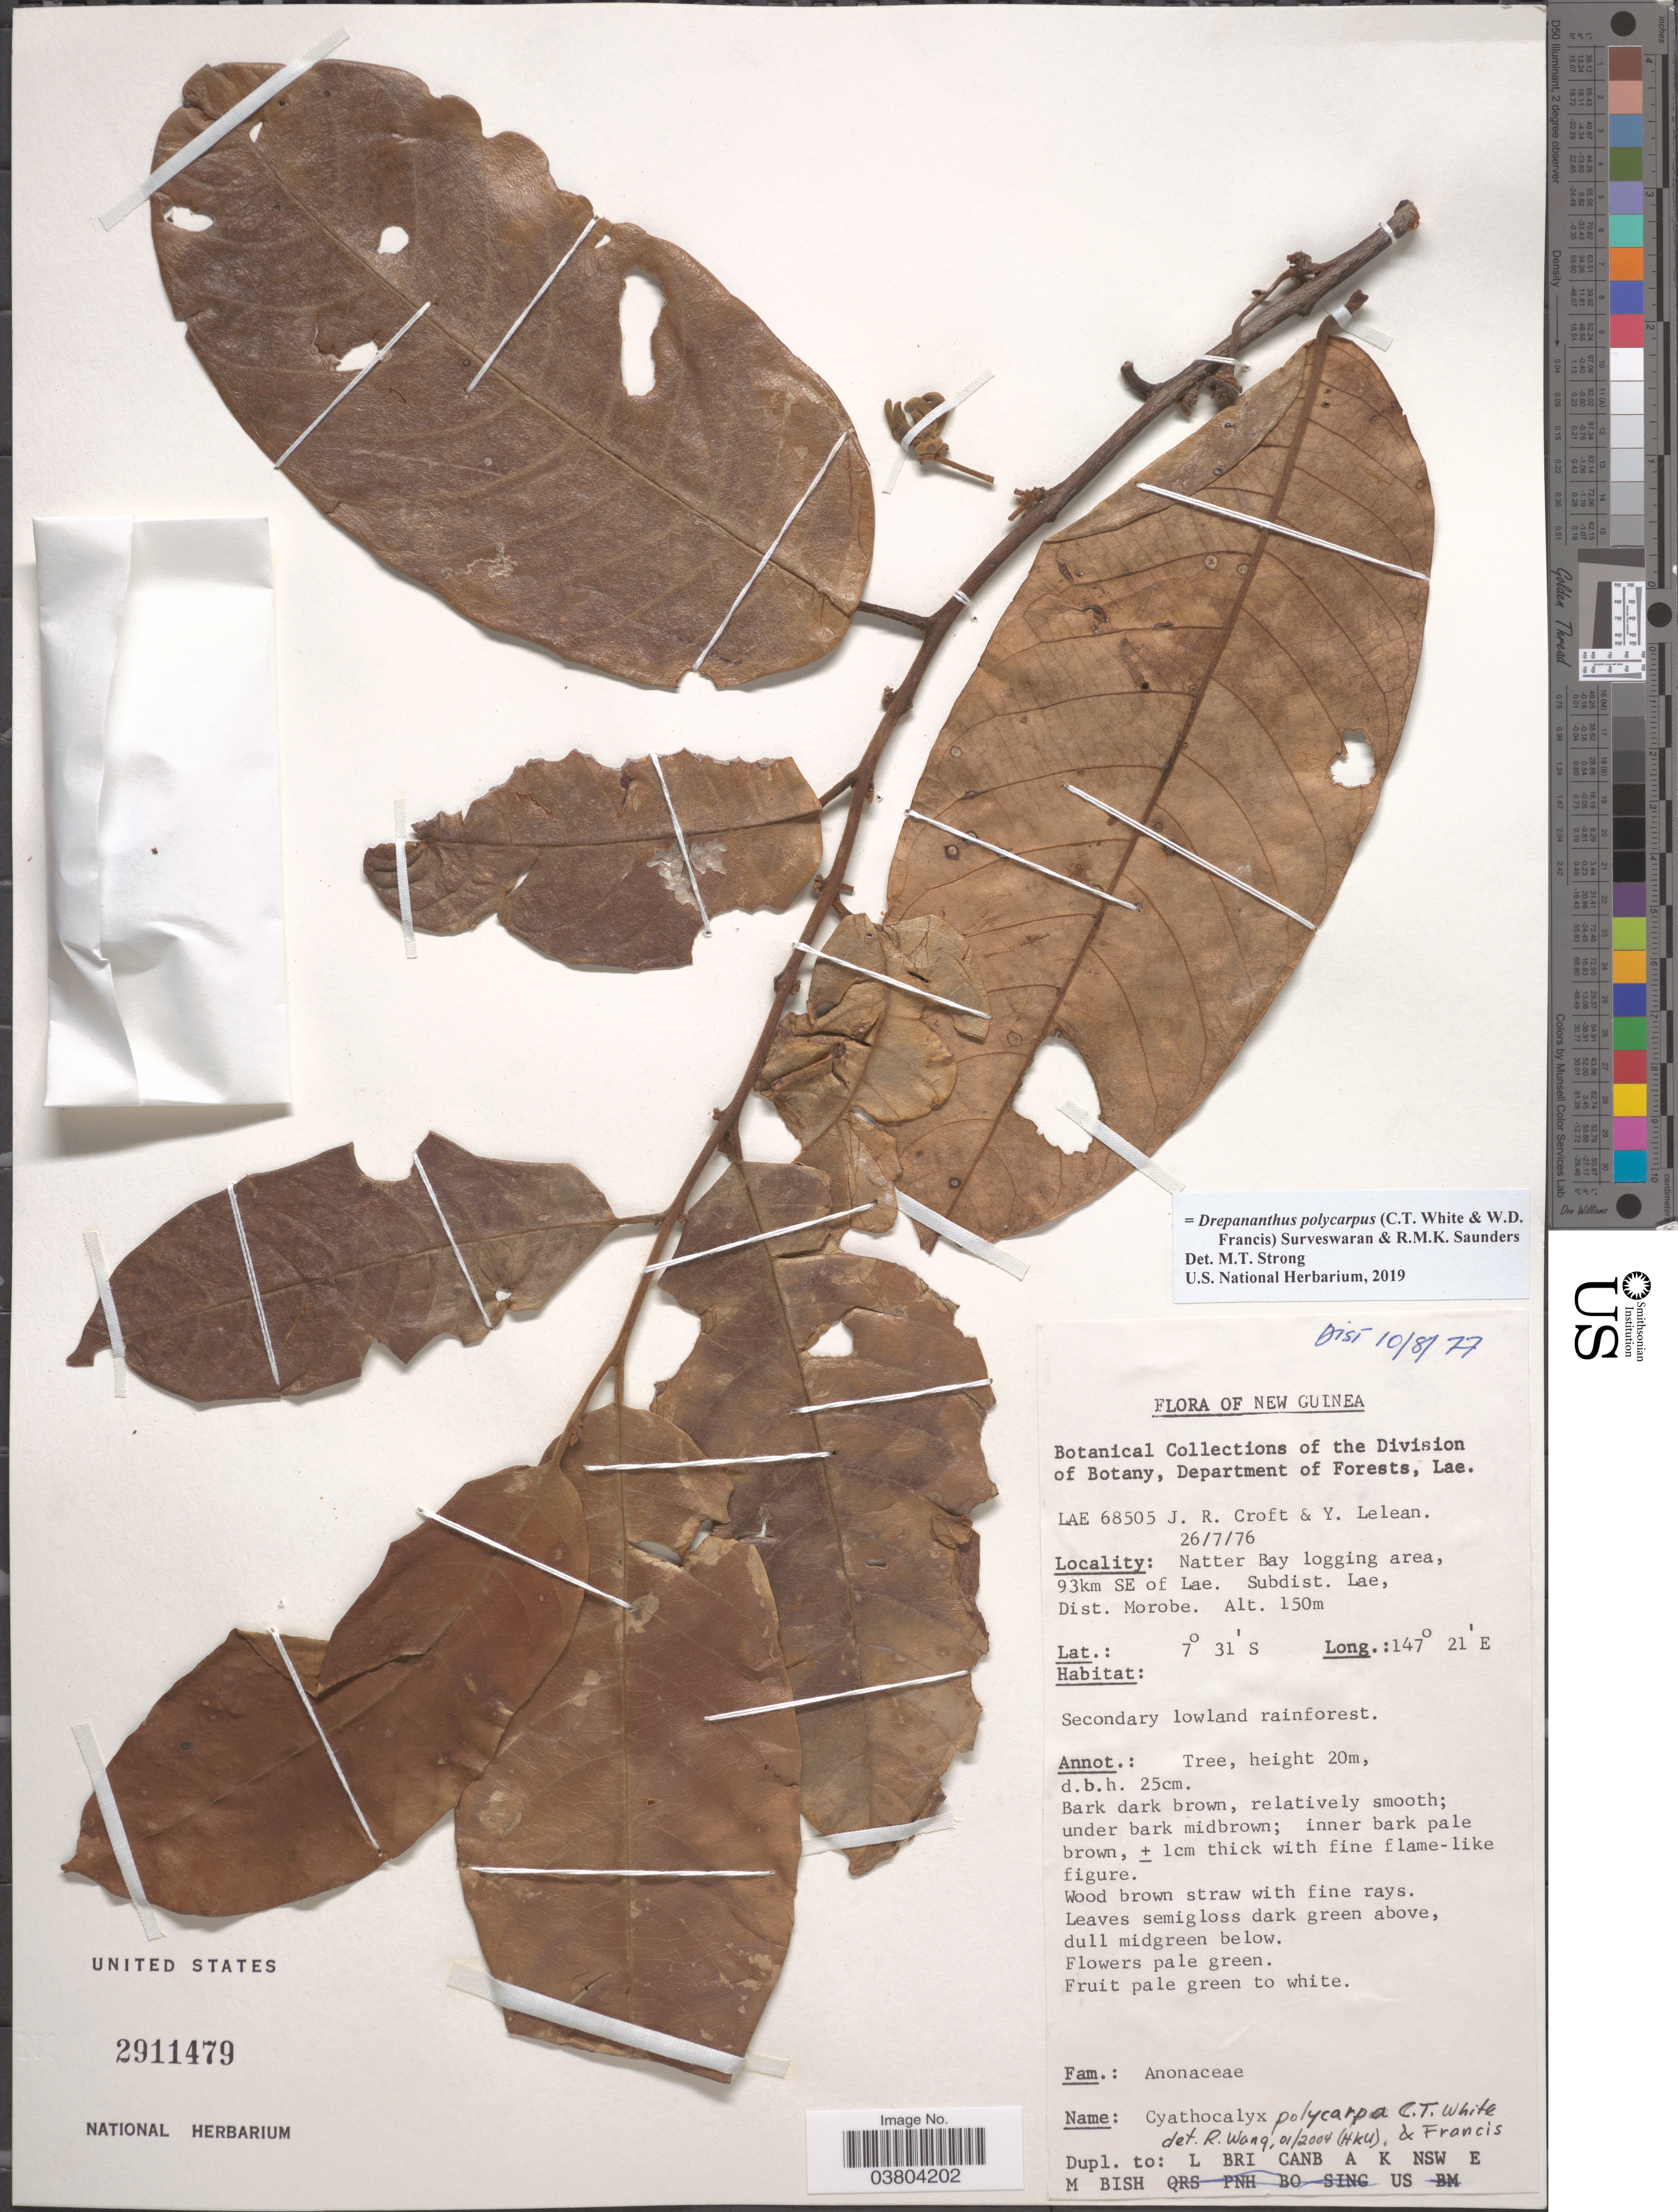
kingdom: Plantae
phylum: Tracheophyta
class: Magnoliopsida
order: Magnoliales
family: Annonaceae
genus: Drepananthus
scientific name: Drepananthus polycarpus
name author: (C.T. White & W.D. Francis) Surveswaran & R.M.K. Saunders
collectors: J. R. Croft & Y. Lelean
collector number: LAE 68505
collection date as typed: Transcribed d/m/y: 26/7/76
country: Papua New Guinea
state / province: Morobe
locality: New Guinea. Natter Bay logging area, 93km SE of Lae. Subdist. Lae, Dist. Morobe.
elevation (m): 150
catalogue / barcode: US 2911479